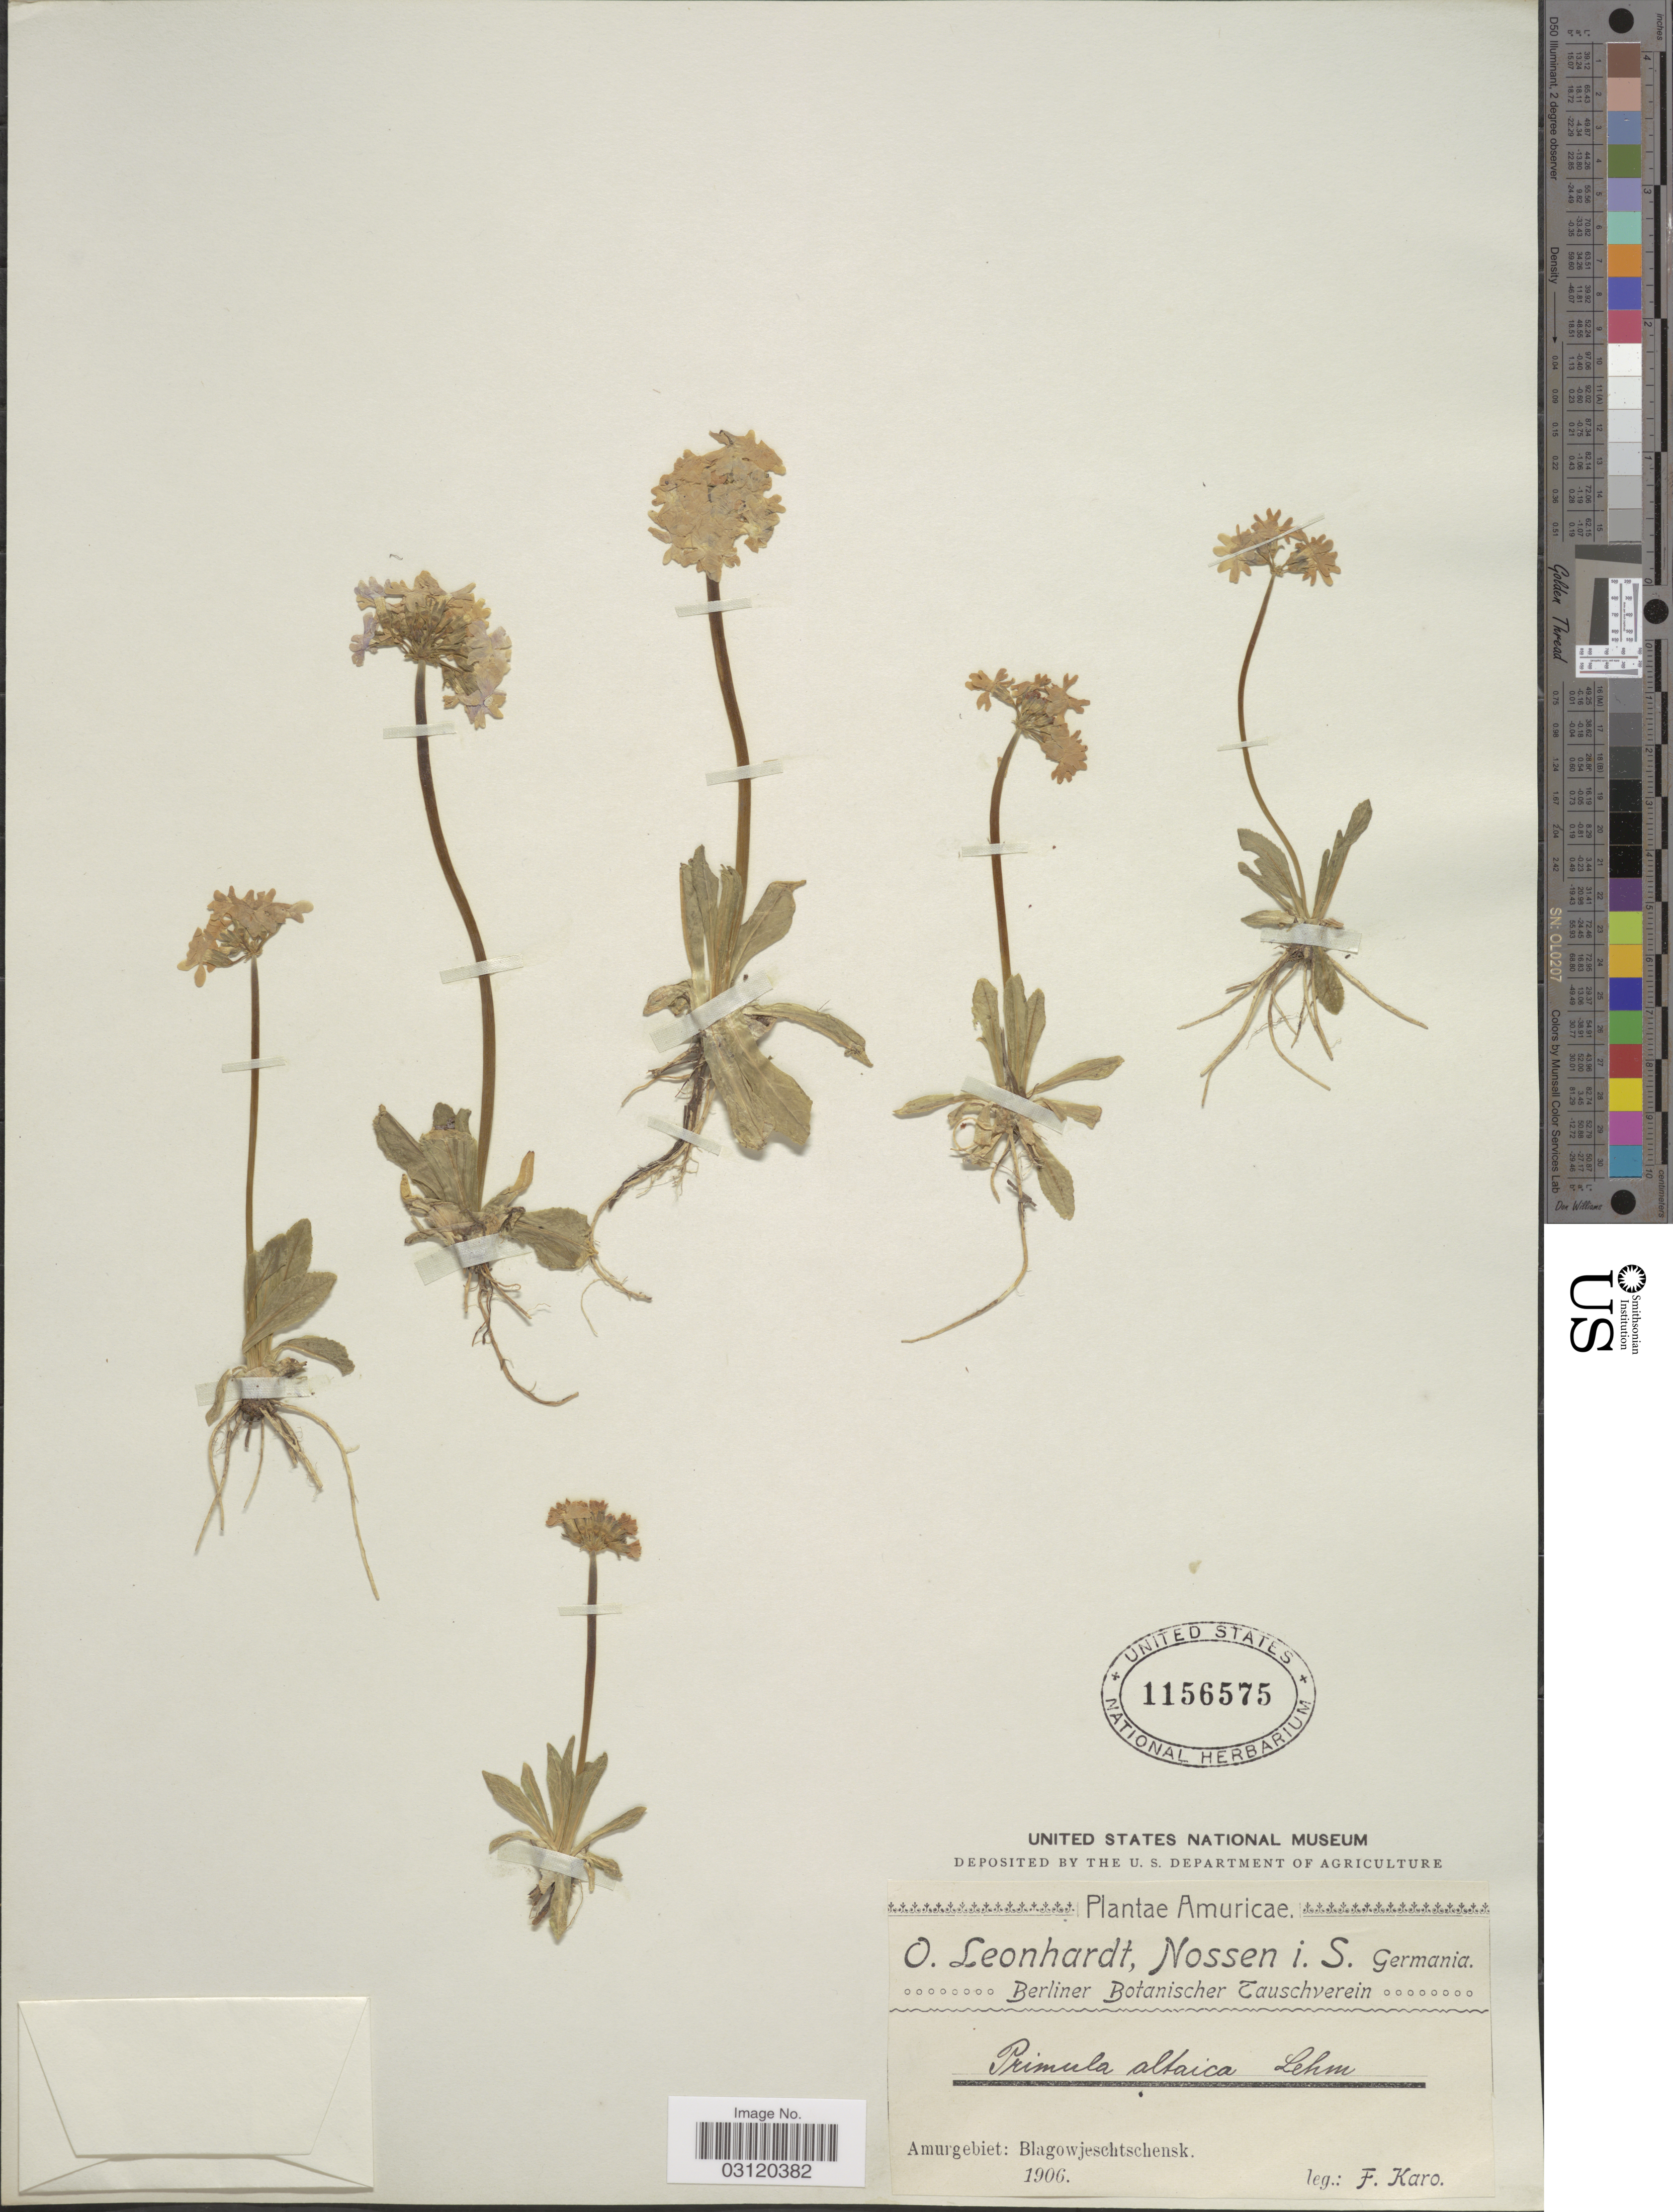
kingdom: Plantae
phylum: Tracheophyta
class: Magnoliopsida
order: Ericales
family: Primulaceae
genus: Primula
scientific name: Primula altaica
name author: Lehm.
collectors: F. Karo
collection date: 1906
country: Russian Federation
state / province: Amur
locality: Amurgebiet: Blagowjeschtschensk.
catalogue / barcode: US 1156575